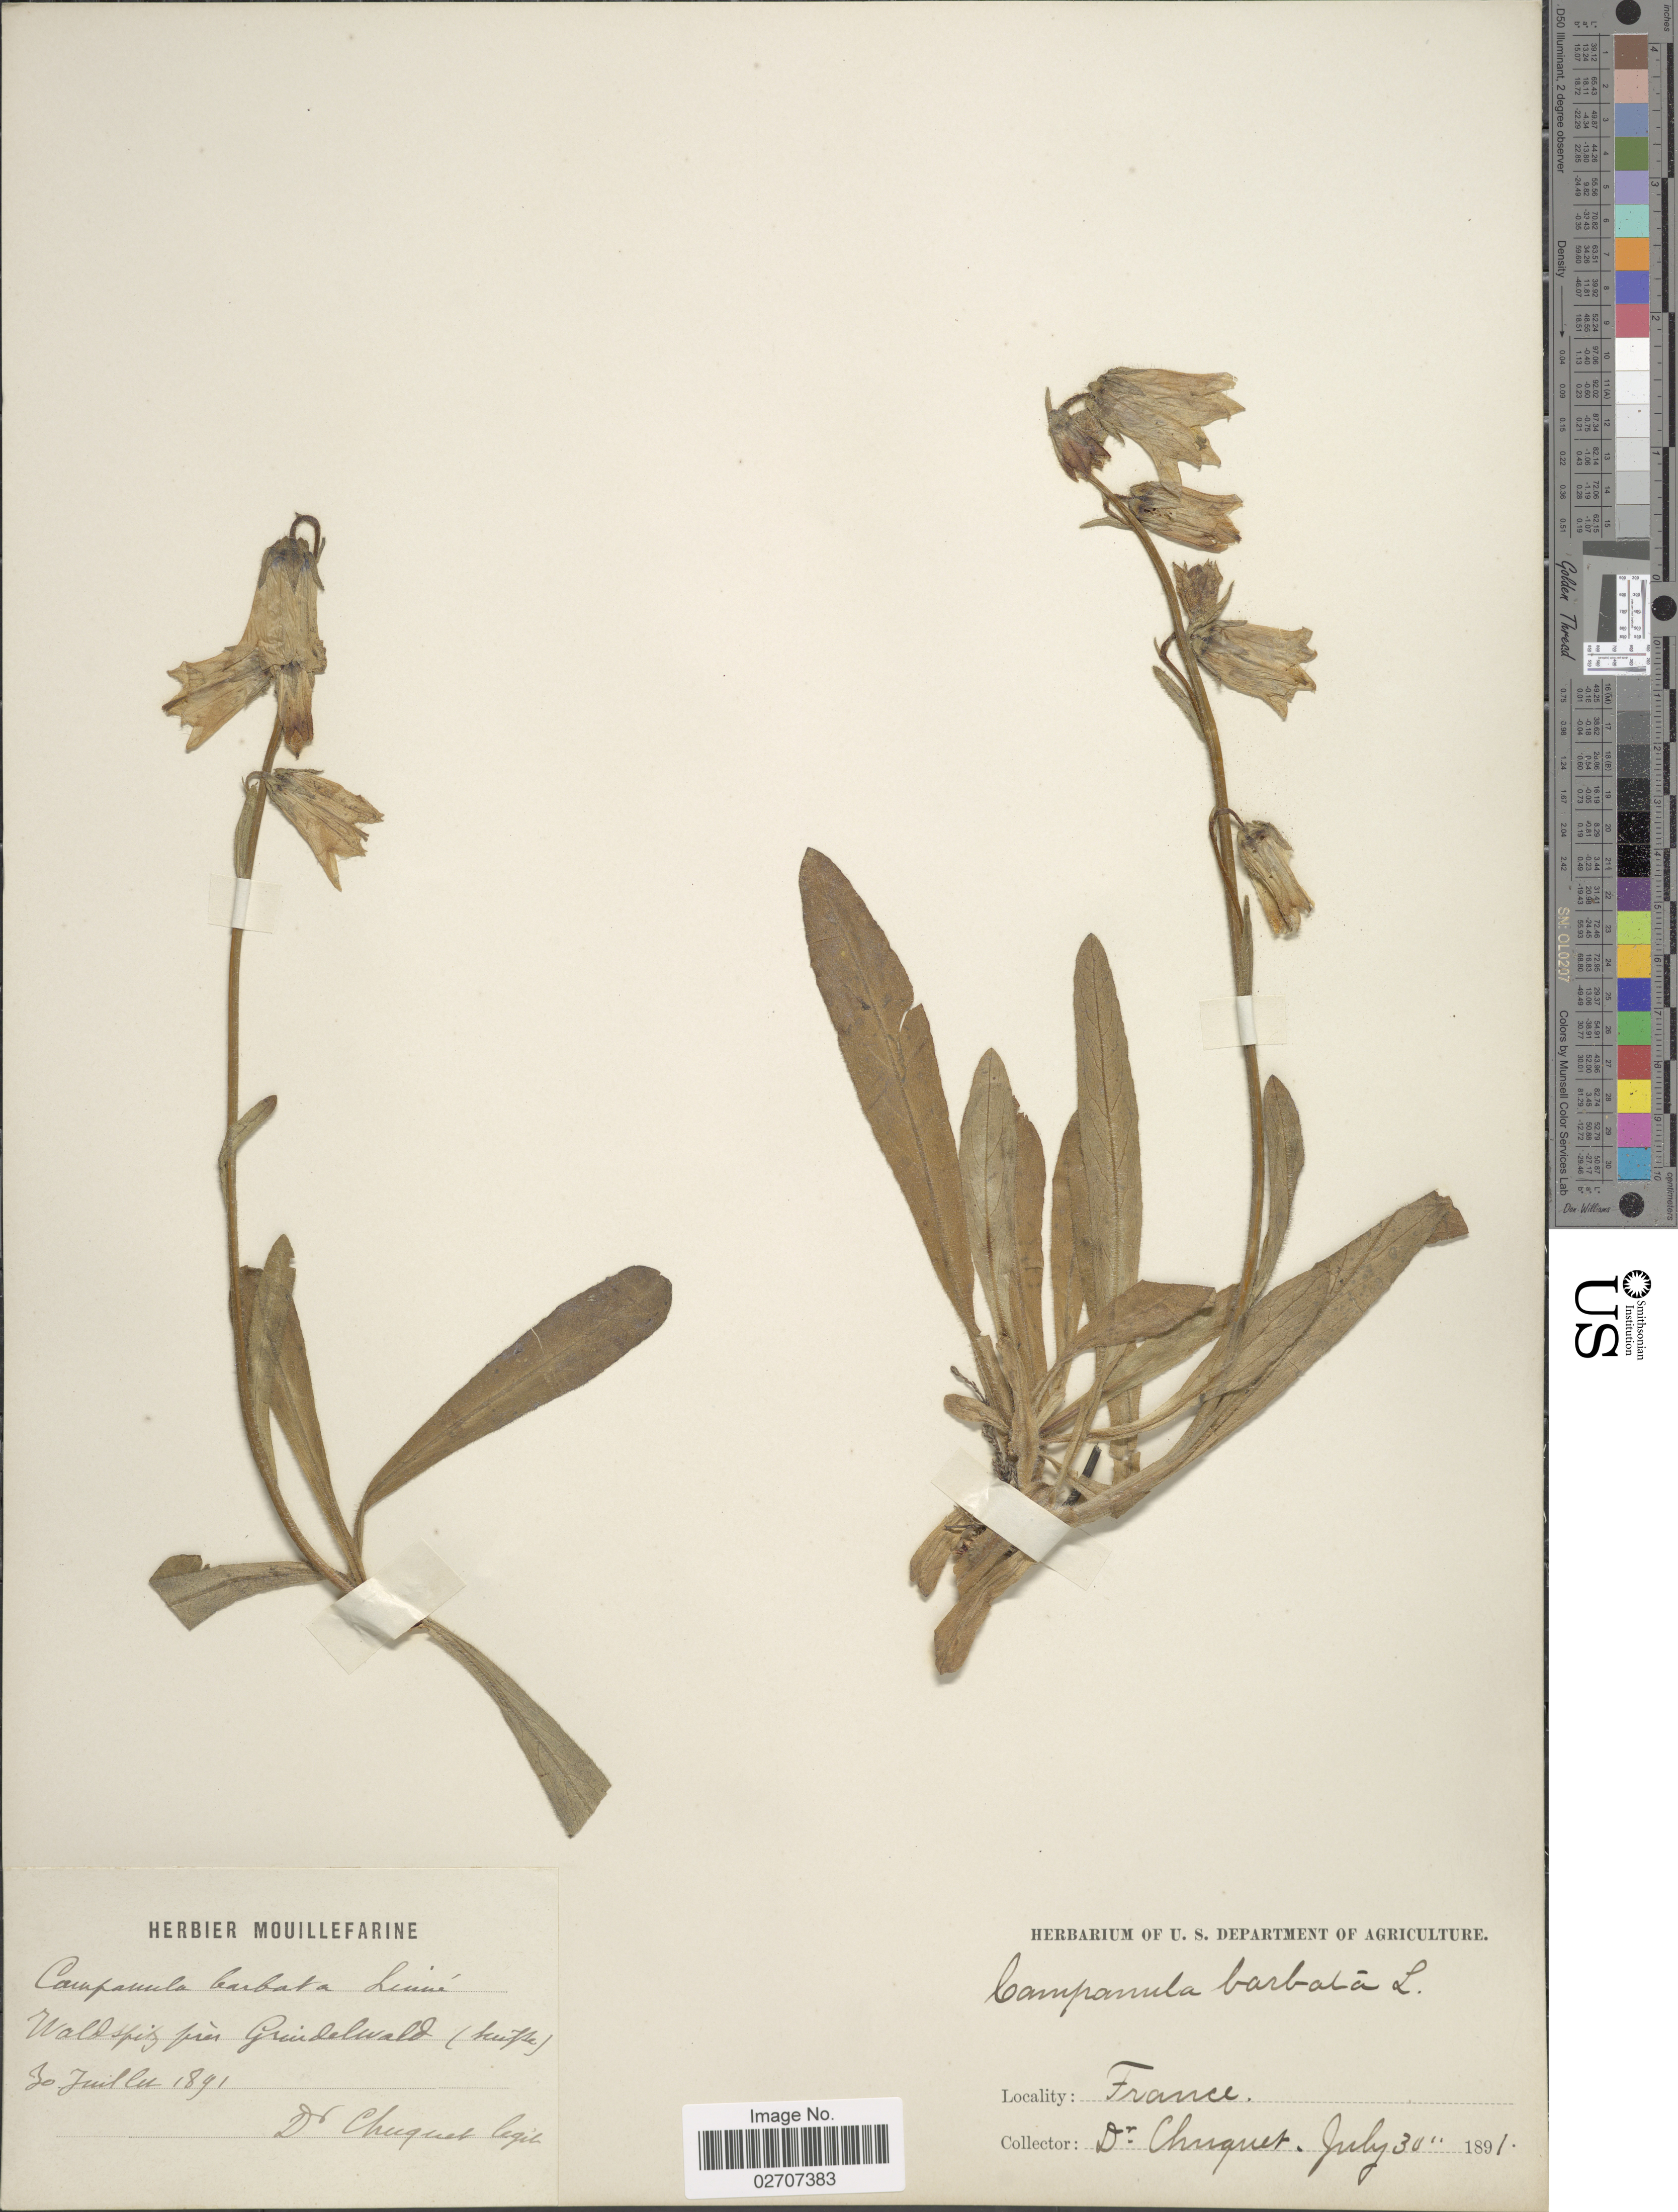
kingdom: Plantae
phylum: Tracheophyta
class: Magnoliopsida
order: Asterales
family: Campanulaceae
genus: Campanula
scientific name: Campanula barbata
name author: L.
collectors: -. Chuguet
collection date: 1891-07-30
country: Switzerland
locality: Waldspitz pres Gruidelwald (Suisse)